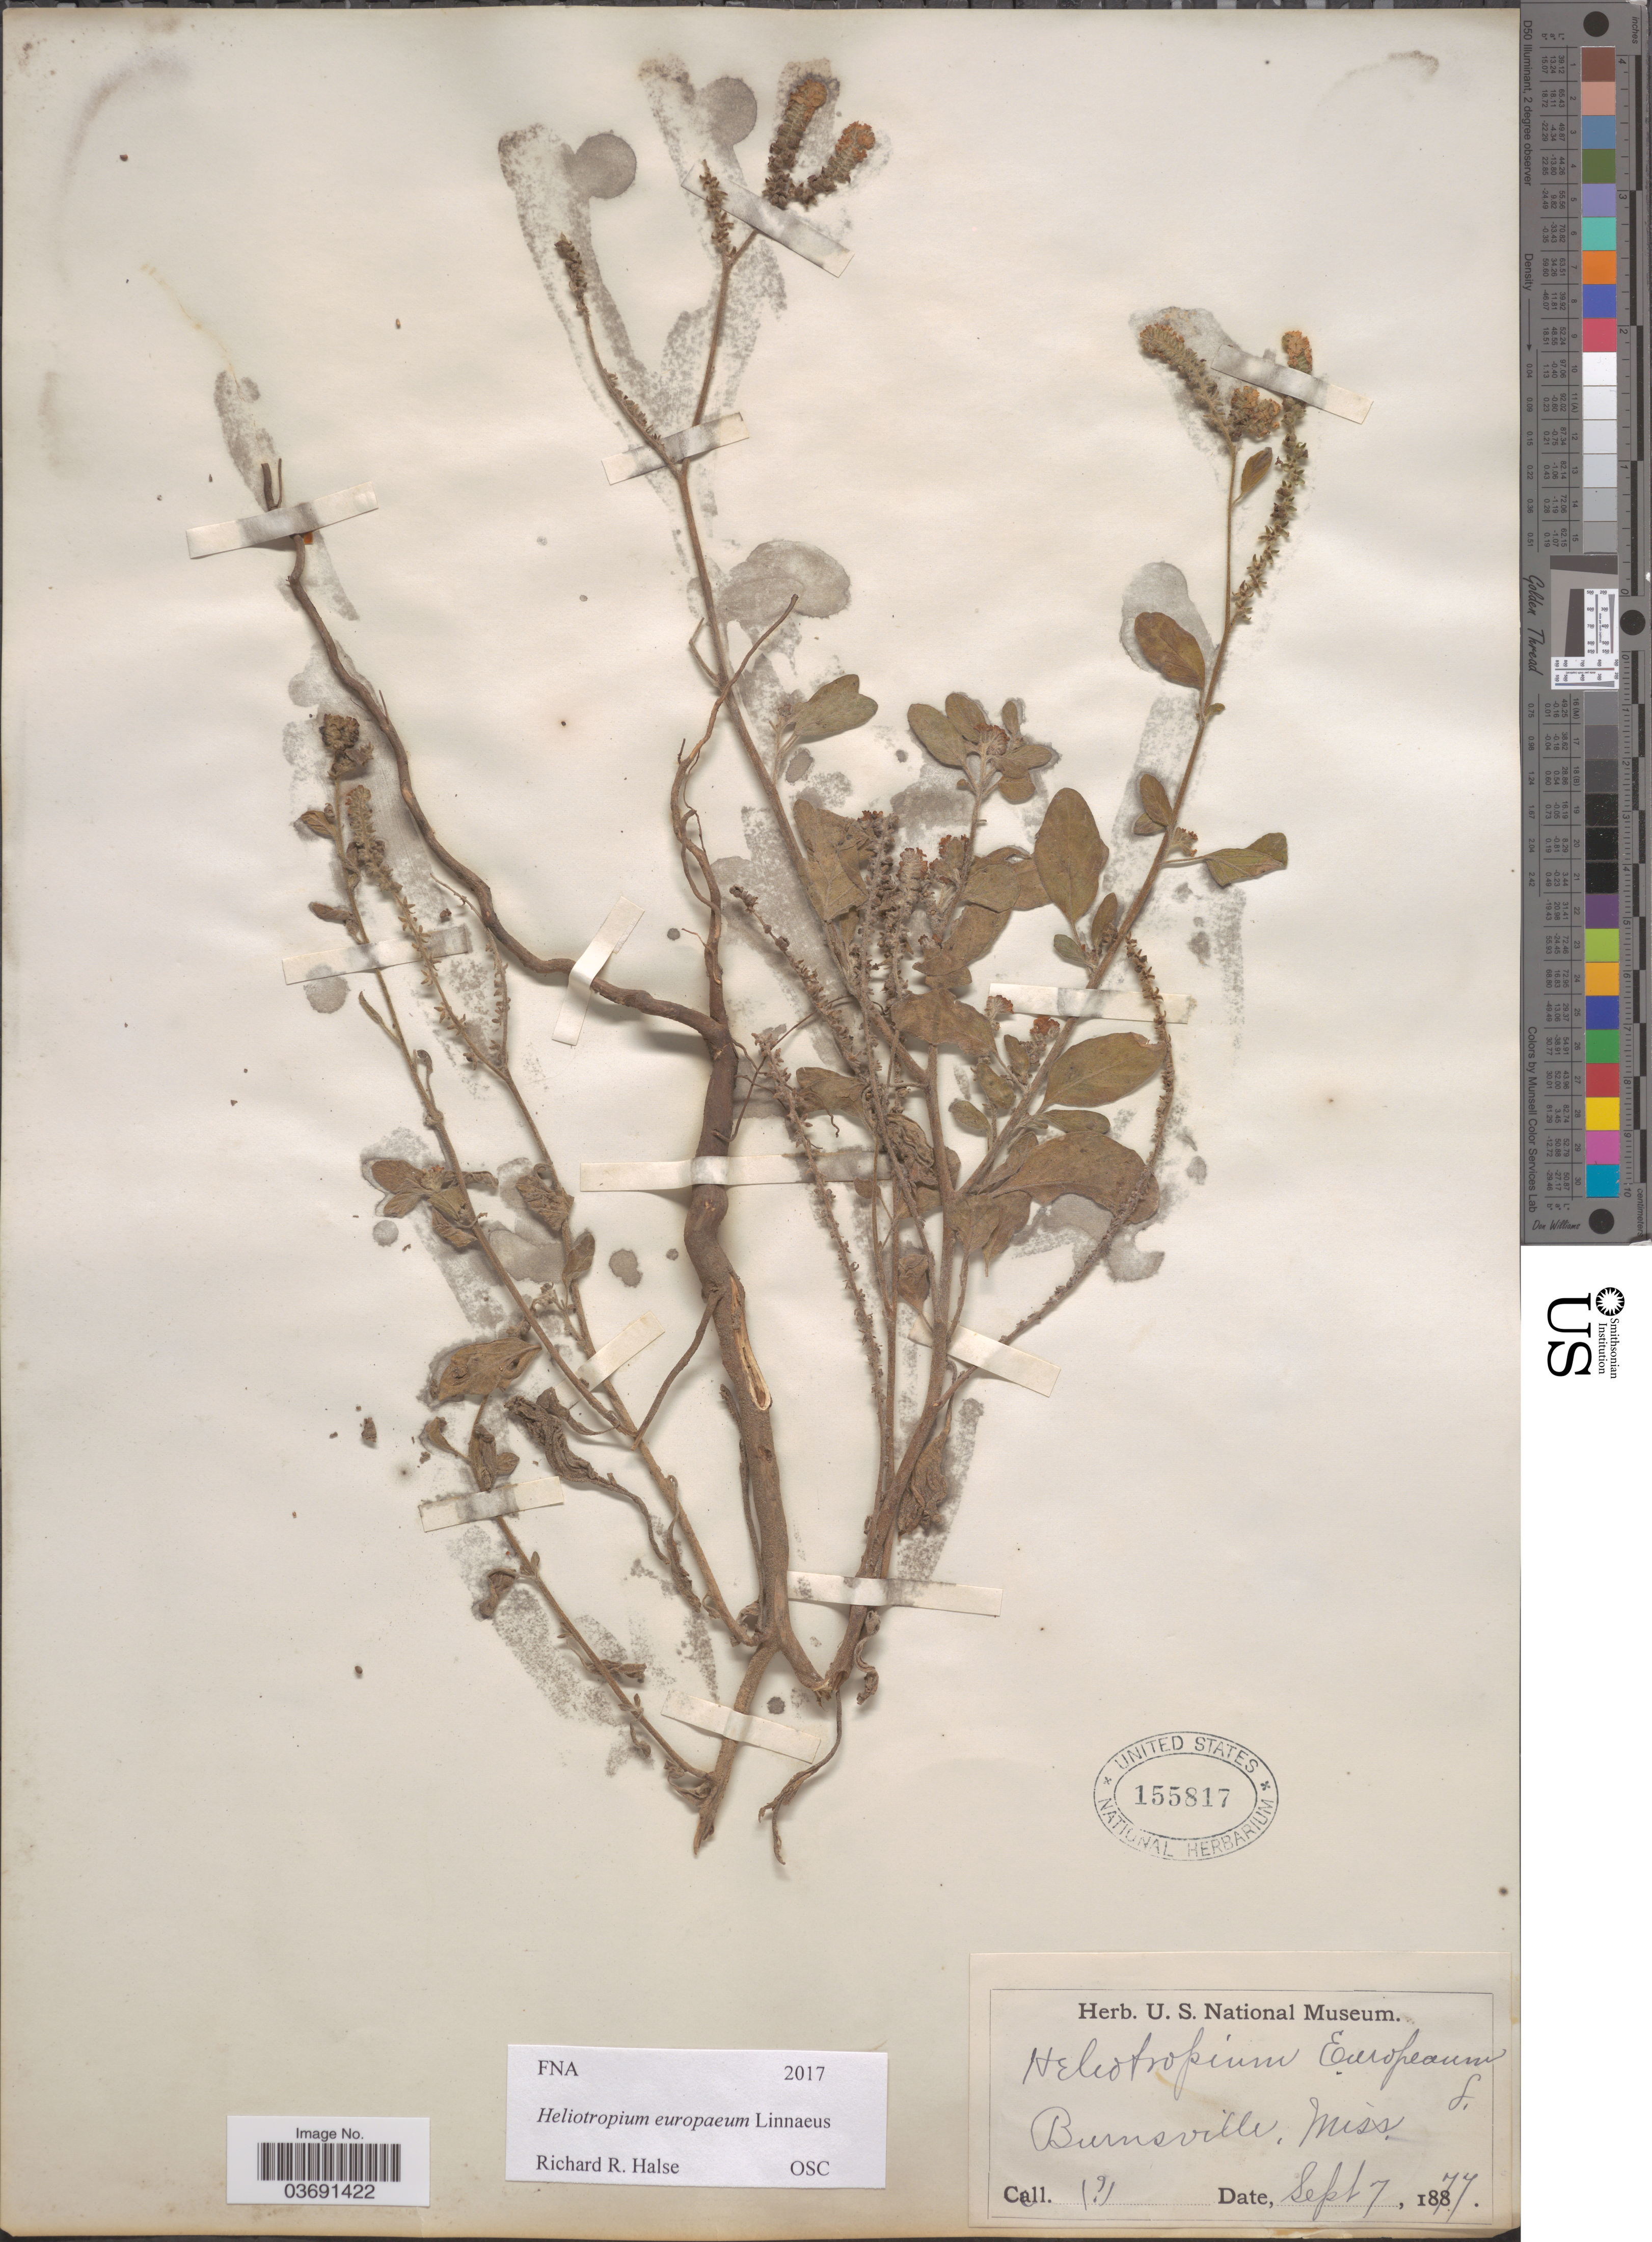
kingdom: Plantae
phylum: Tracheophyta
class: Magnoliopsida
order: Boraginales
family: Heliotropiaceae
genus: Heliotropium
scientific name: Heliotropium europaeum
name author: L.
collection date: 1877-09-07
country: United States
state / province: Mississippi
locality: Burnsville.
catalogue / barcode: US 155817